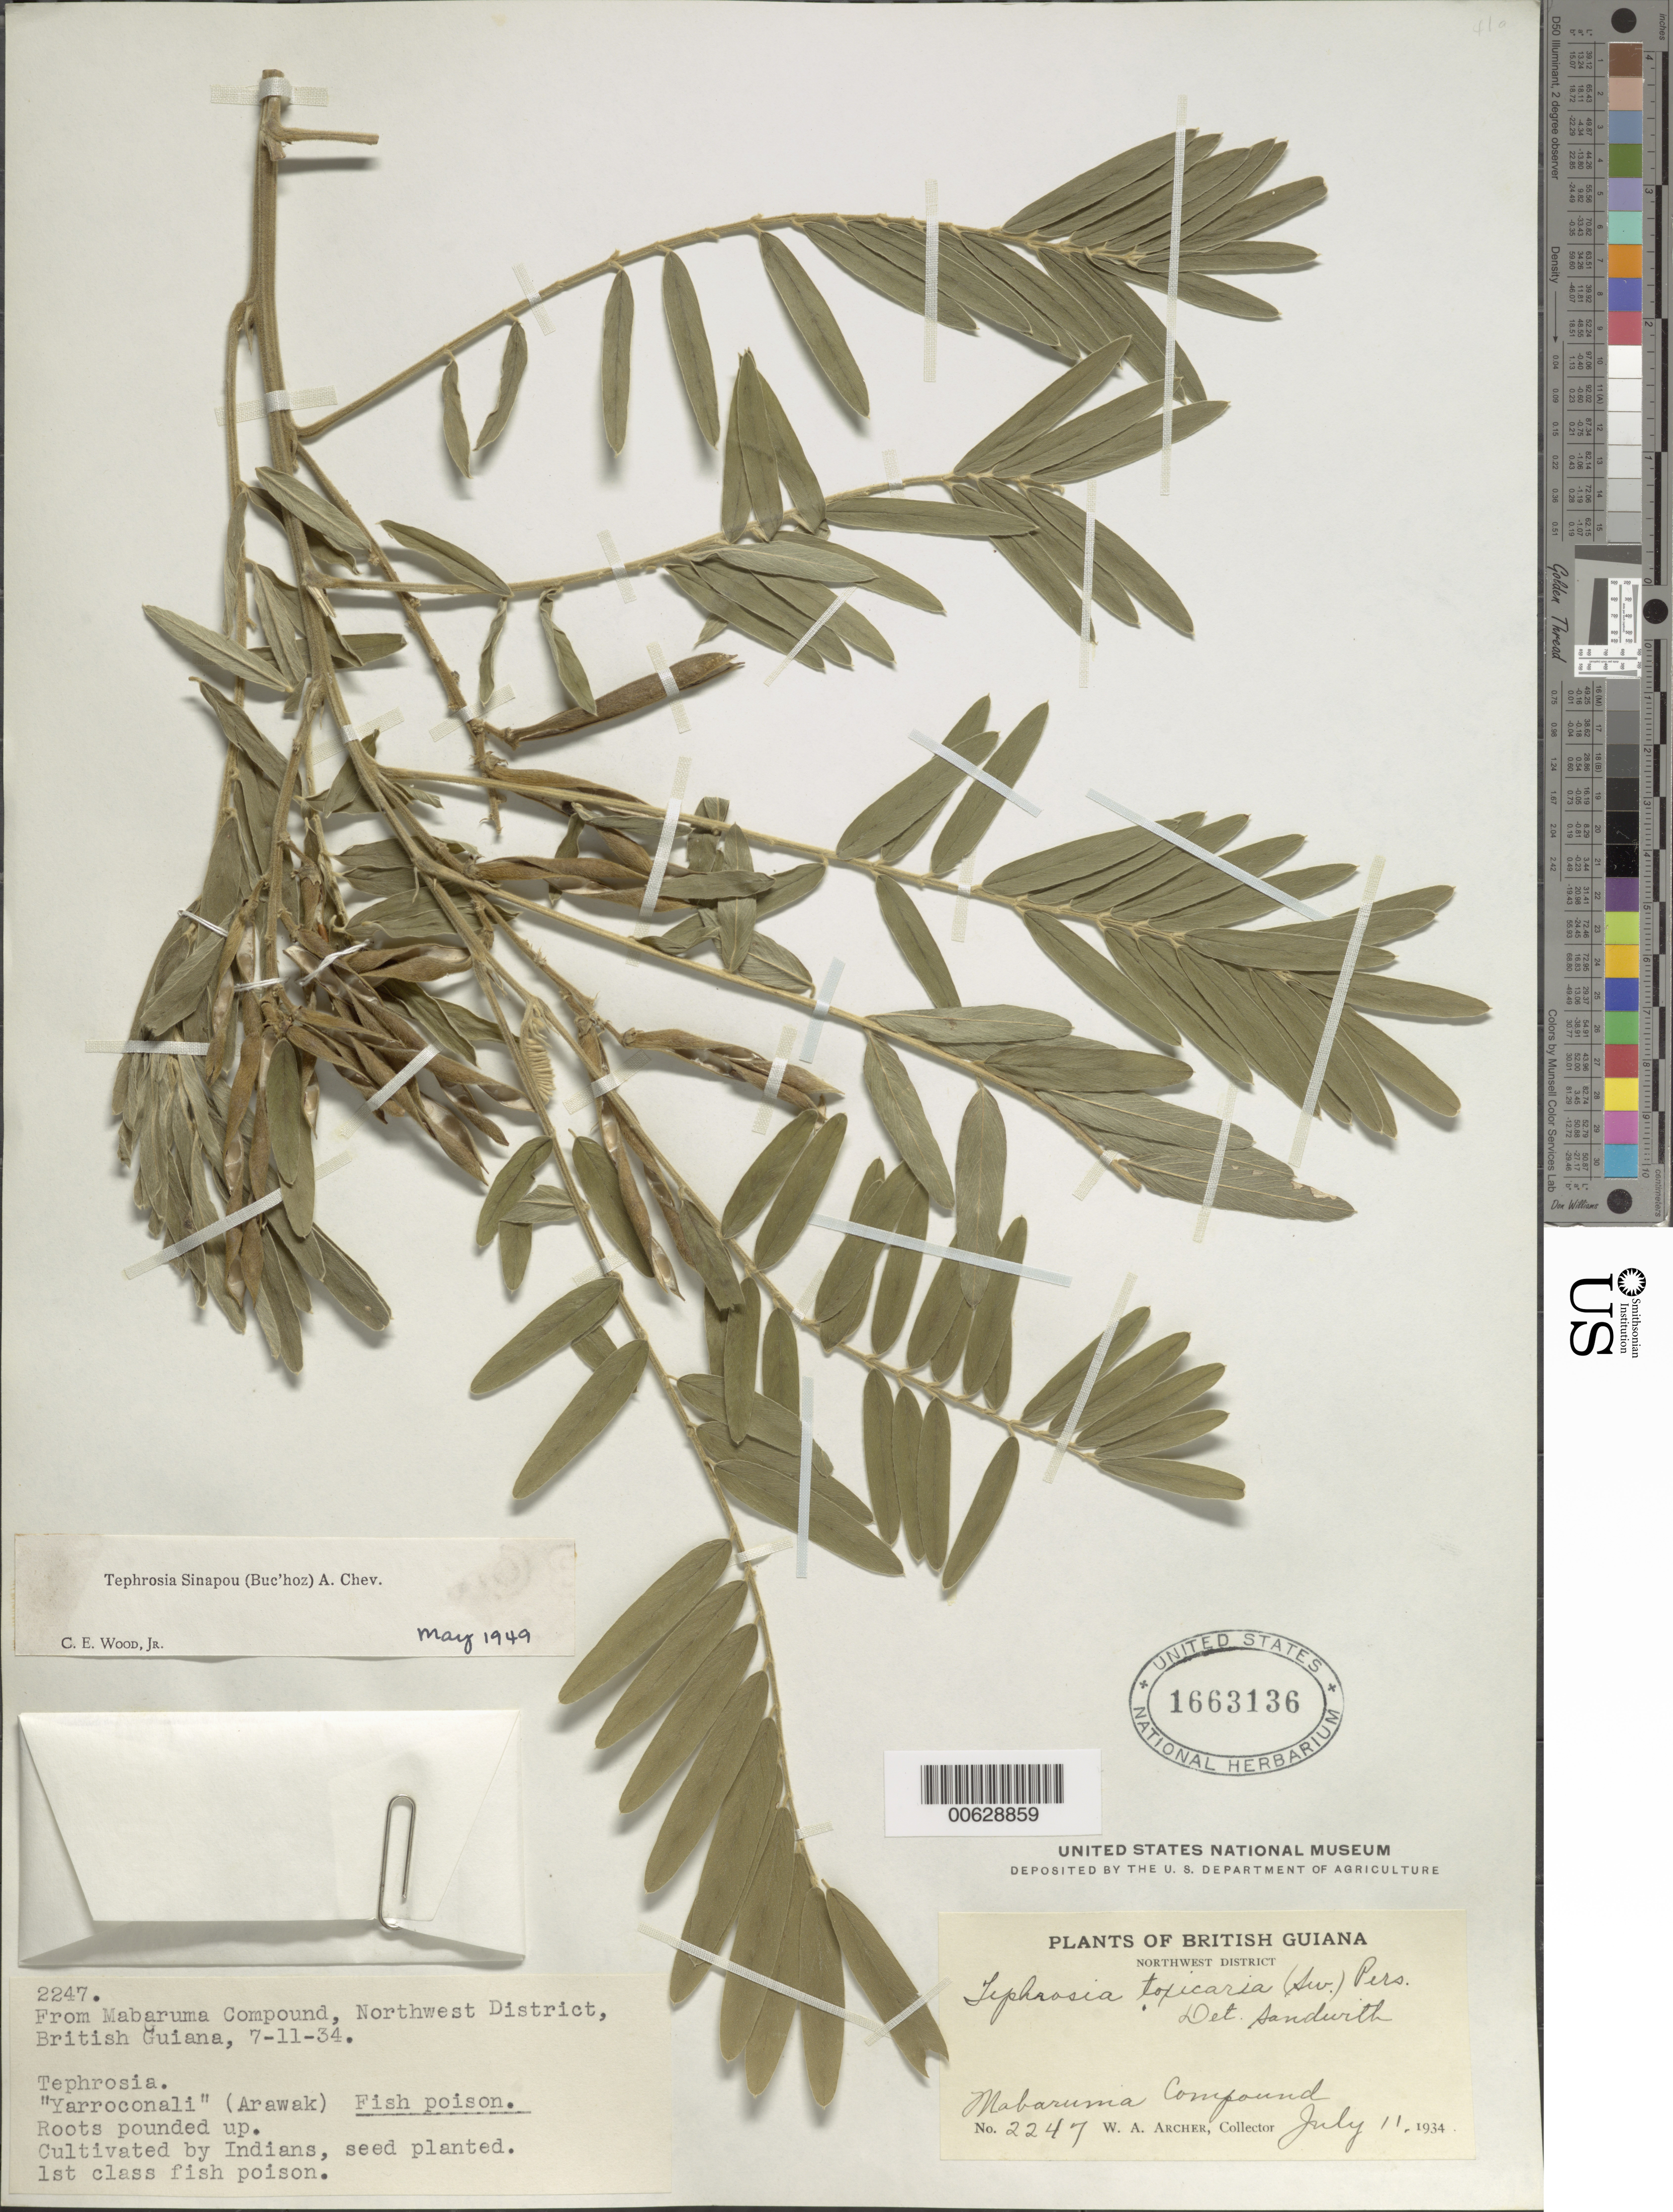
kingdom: Plantae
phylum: Tracheophyta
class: Magnoliopsida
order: Fabales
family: Fabaceae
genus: Tephrosia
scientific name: Tephrosia sinapou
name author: (Buc'hoz) A. Chev.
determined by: Wood, C. E., Jr.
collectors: W. A. Archer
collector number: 2247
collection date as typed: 11-Jul-34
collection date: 1934-07-11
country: Guyana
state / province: Barima-Waini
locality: Mabaruma Compound, NW Dist.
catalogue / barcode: US 1663136